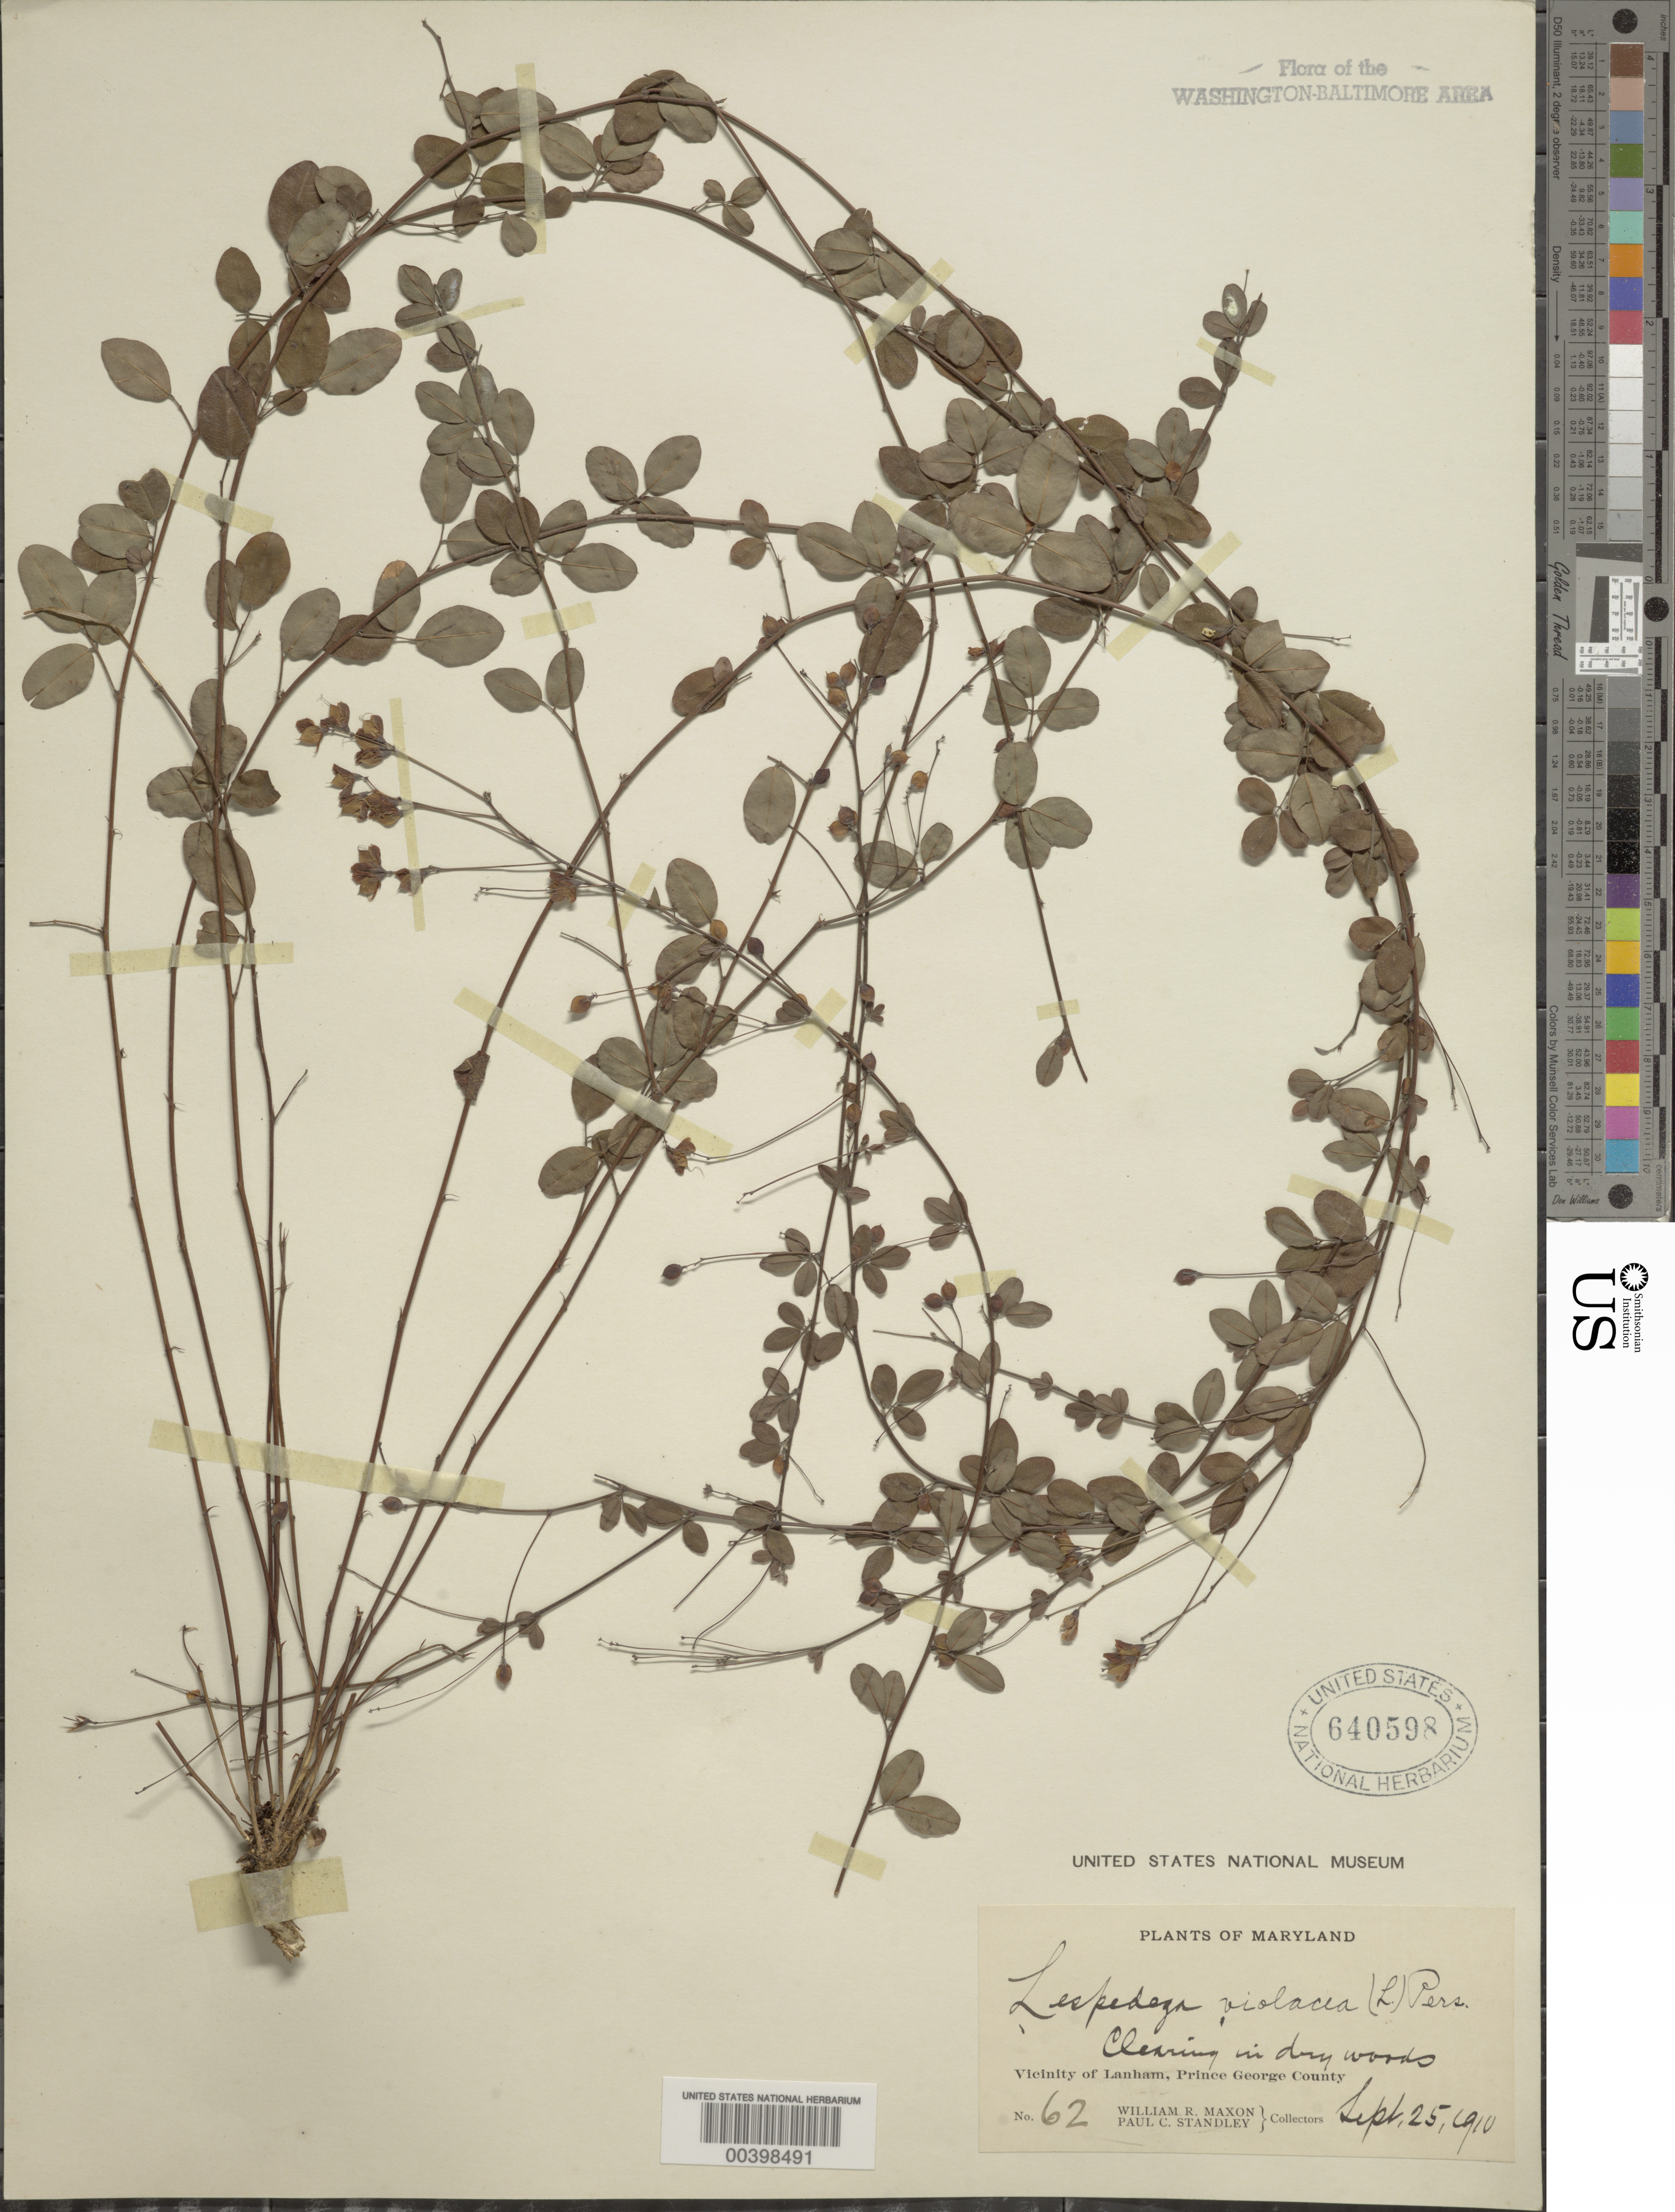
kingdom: Plantae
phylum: Tracheophyta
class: Magnoliopsida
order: Fabales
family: Fabaceae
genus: Lespedeza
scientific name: Lespedeza repens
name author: (L.) W.P.C. Barton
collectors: W. R. Maxon & P. C. Standley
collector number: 62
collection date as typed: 25 Sep 1910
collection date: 1910-09-25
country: United States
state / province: Maryland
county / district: Prince George's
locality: Lanham vicinity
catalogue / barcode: US 640598